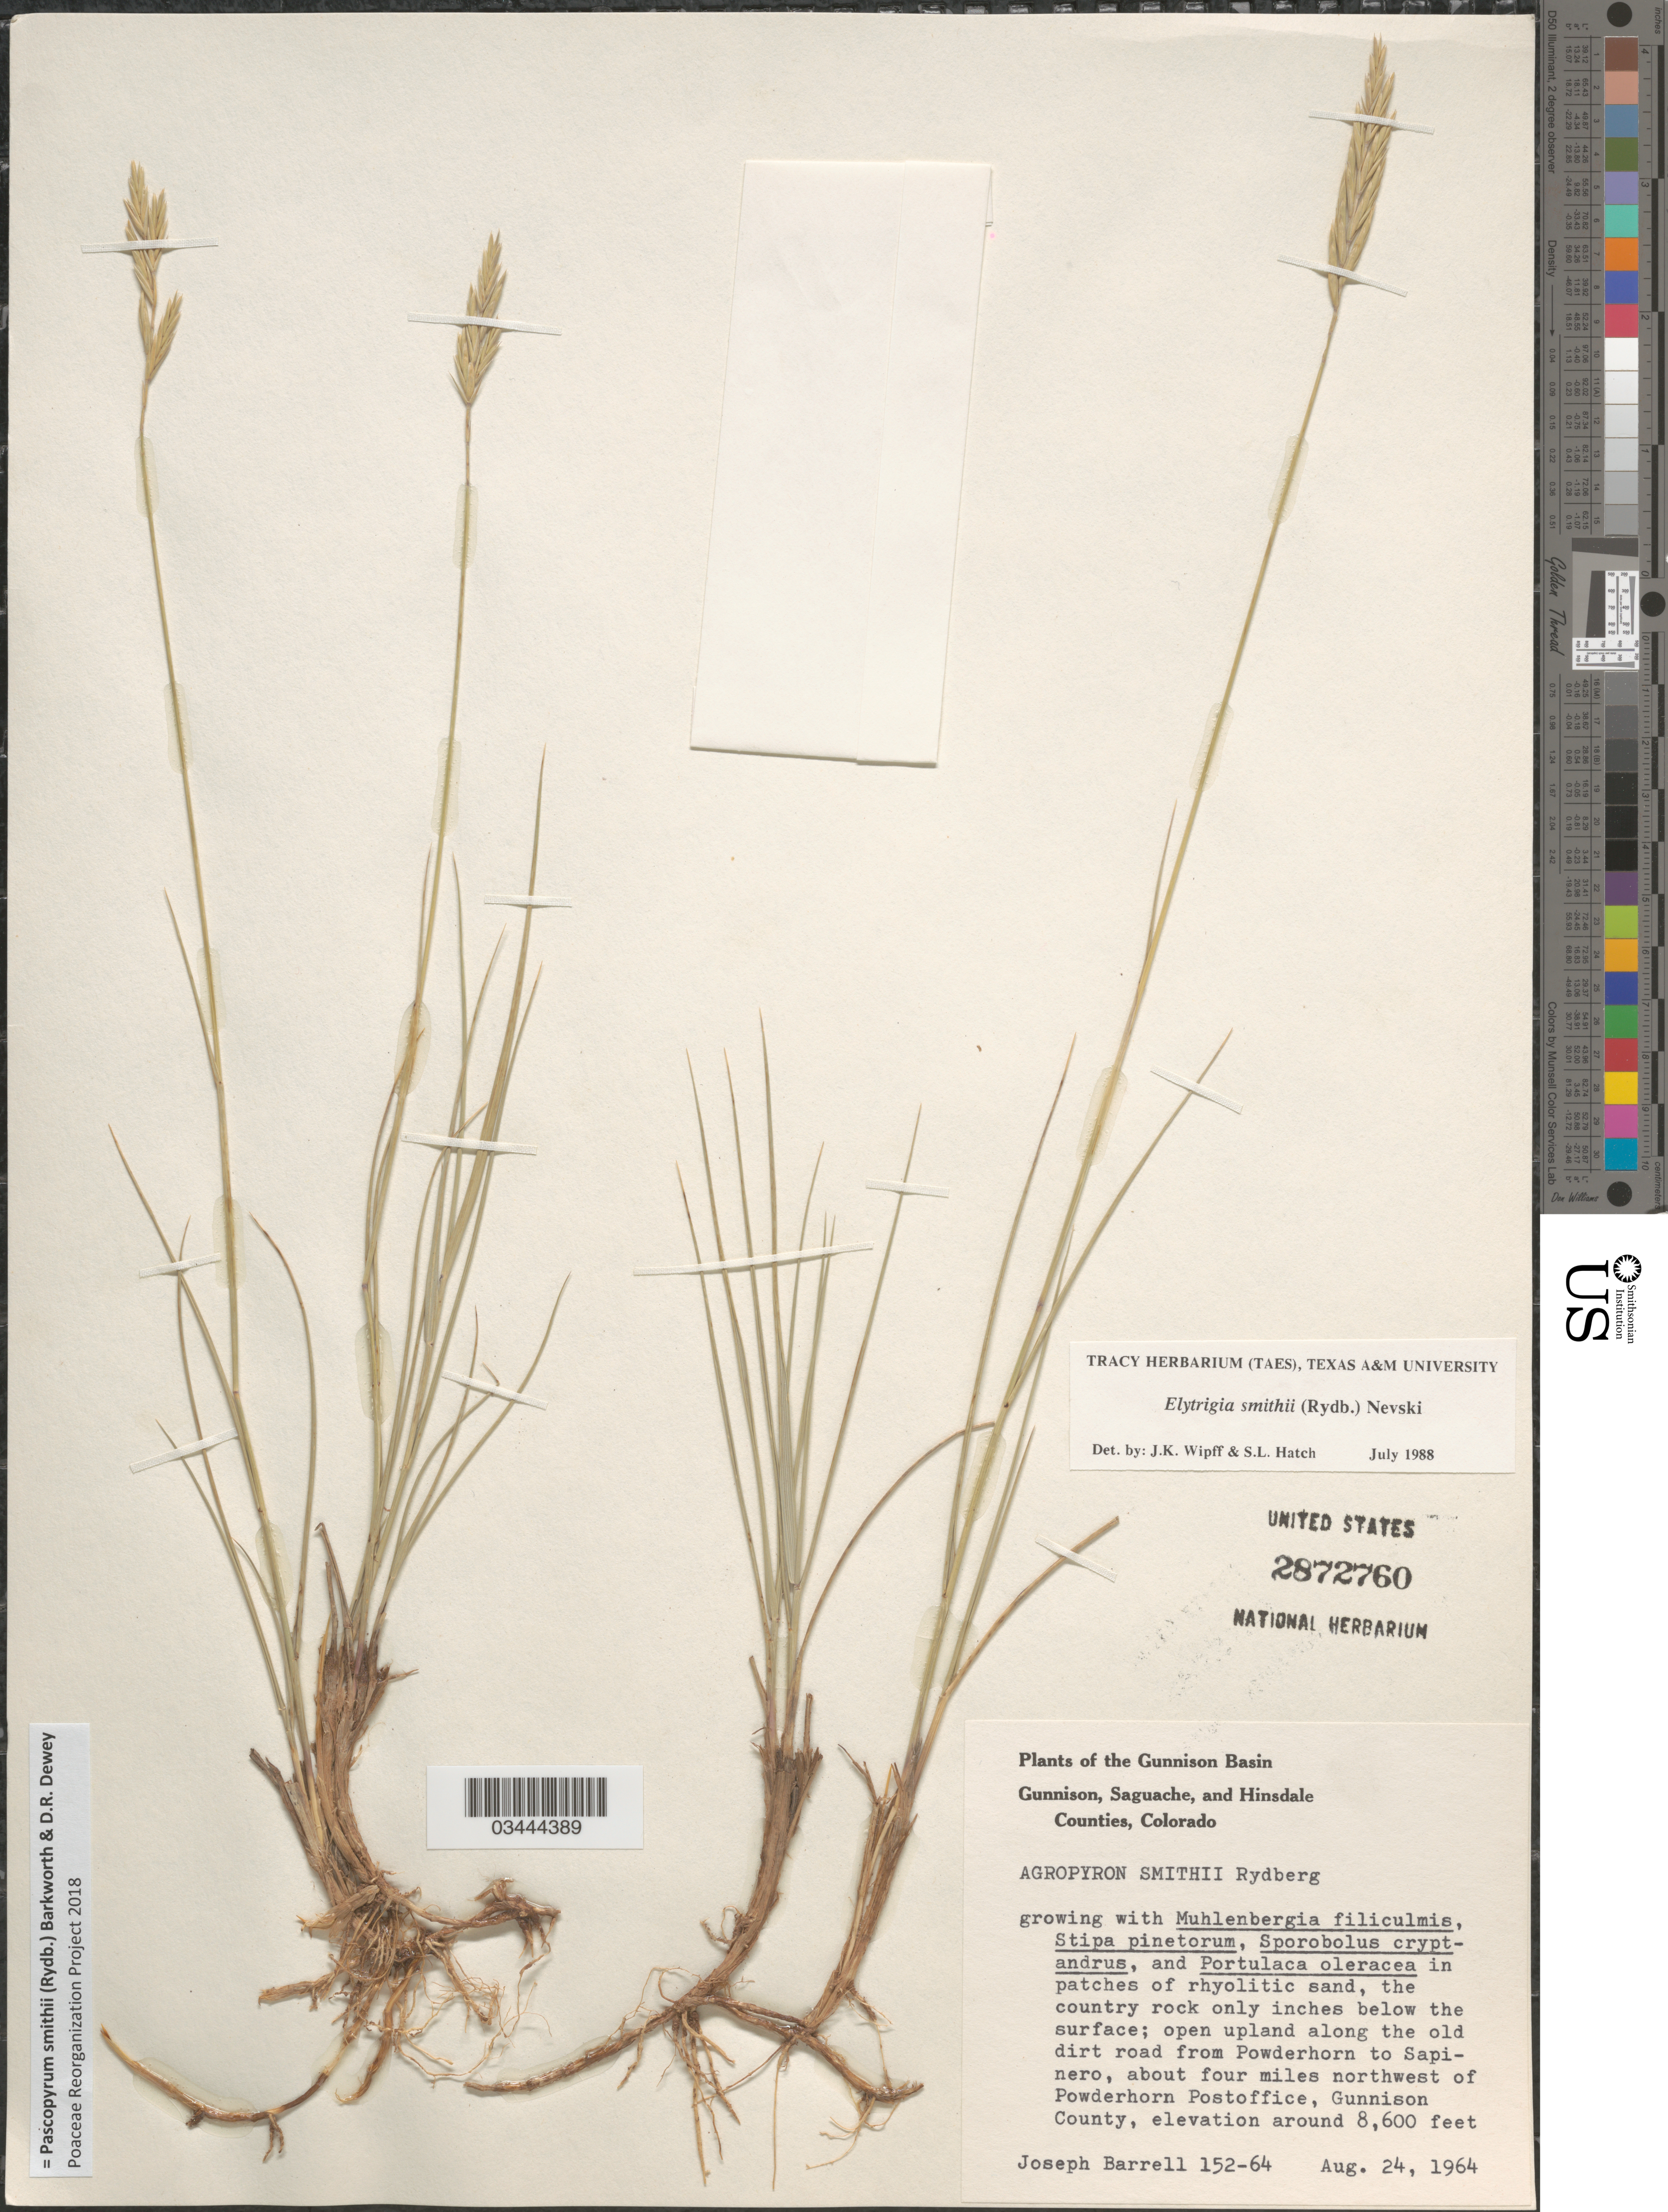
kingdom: Plantae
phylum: Tracheophyta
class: Liliopsida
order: Poales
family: Poaceae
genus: Pascopyrum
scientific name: Pascopyrum smithii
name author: (Rydb.) Barkworth & Dewey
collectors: J. Barrell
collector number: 152-64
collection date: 1964-08-24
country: United States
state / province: Colorado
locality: The Gunnison Basin. Open upland along the old dirt road from Powderhorn to Sapinero, about four miles northwest of Powderhorn Postoffice, Gunnison County.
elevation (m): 2621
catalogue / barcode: US 2872760